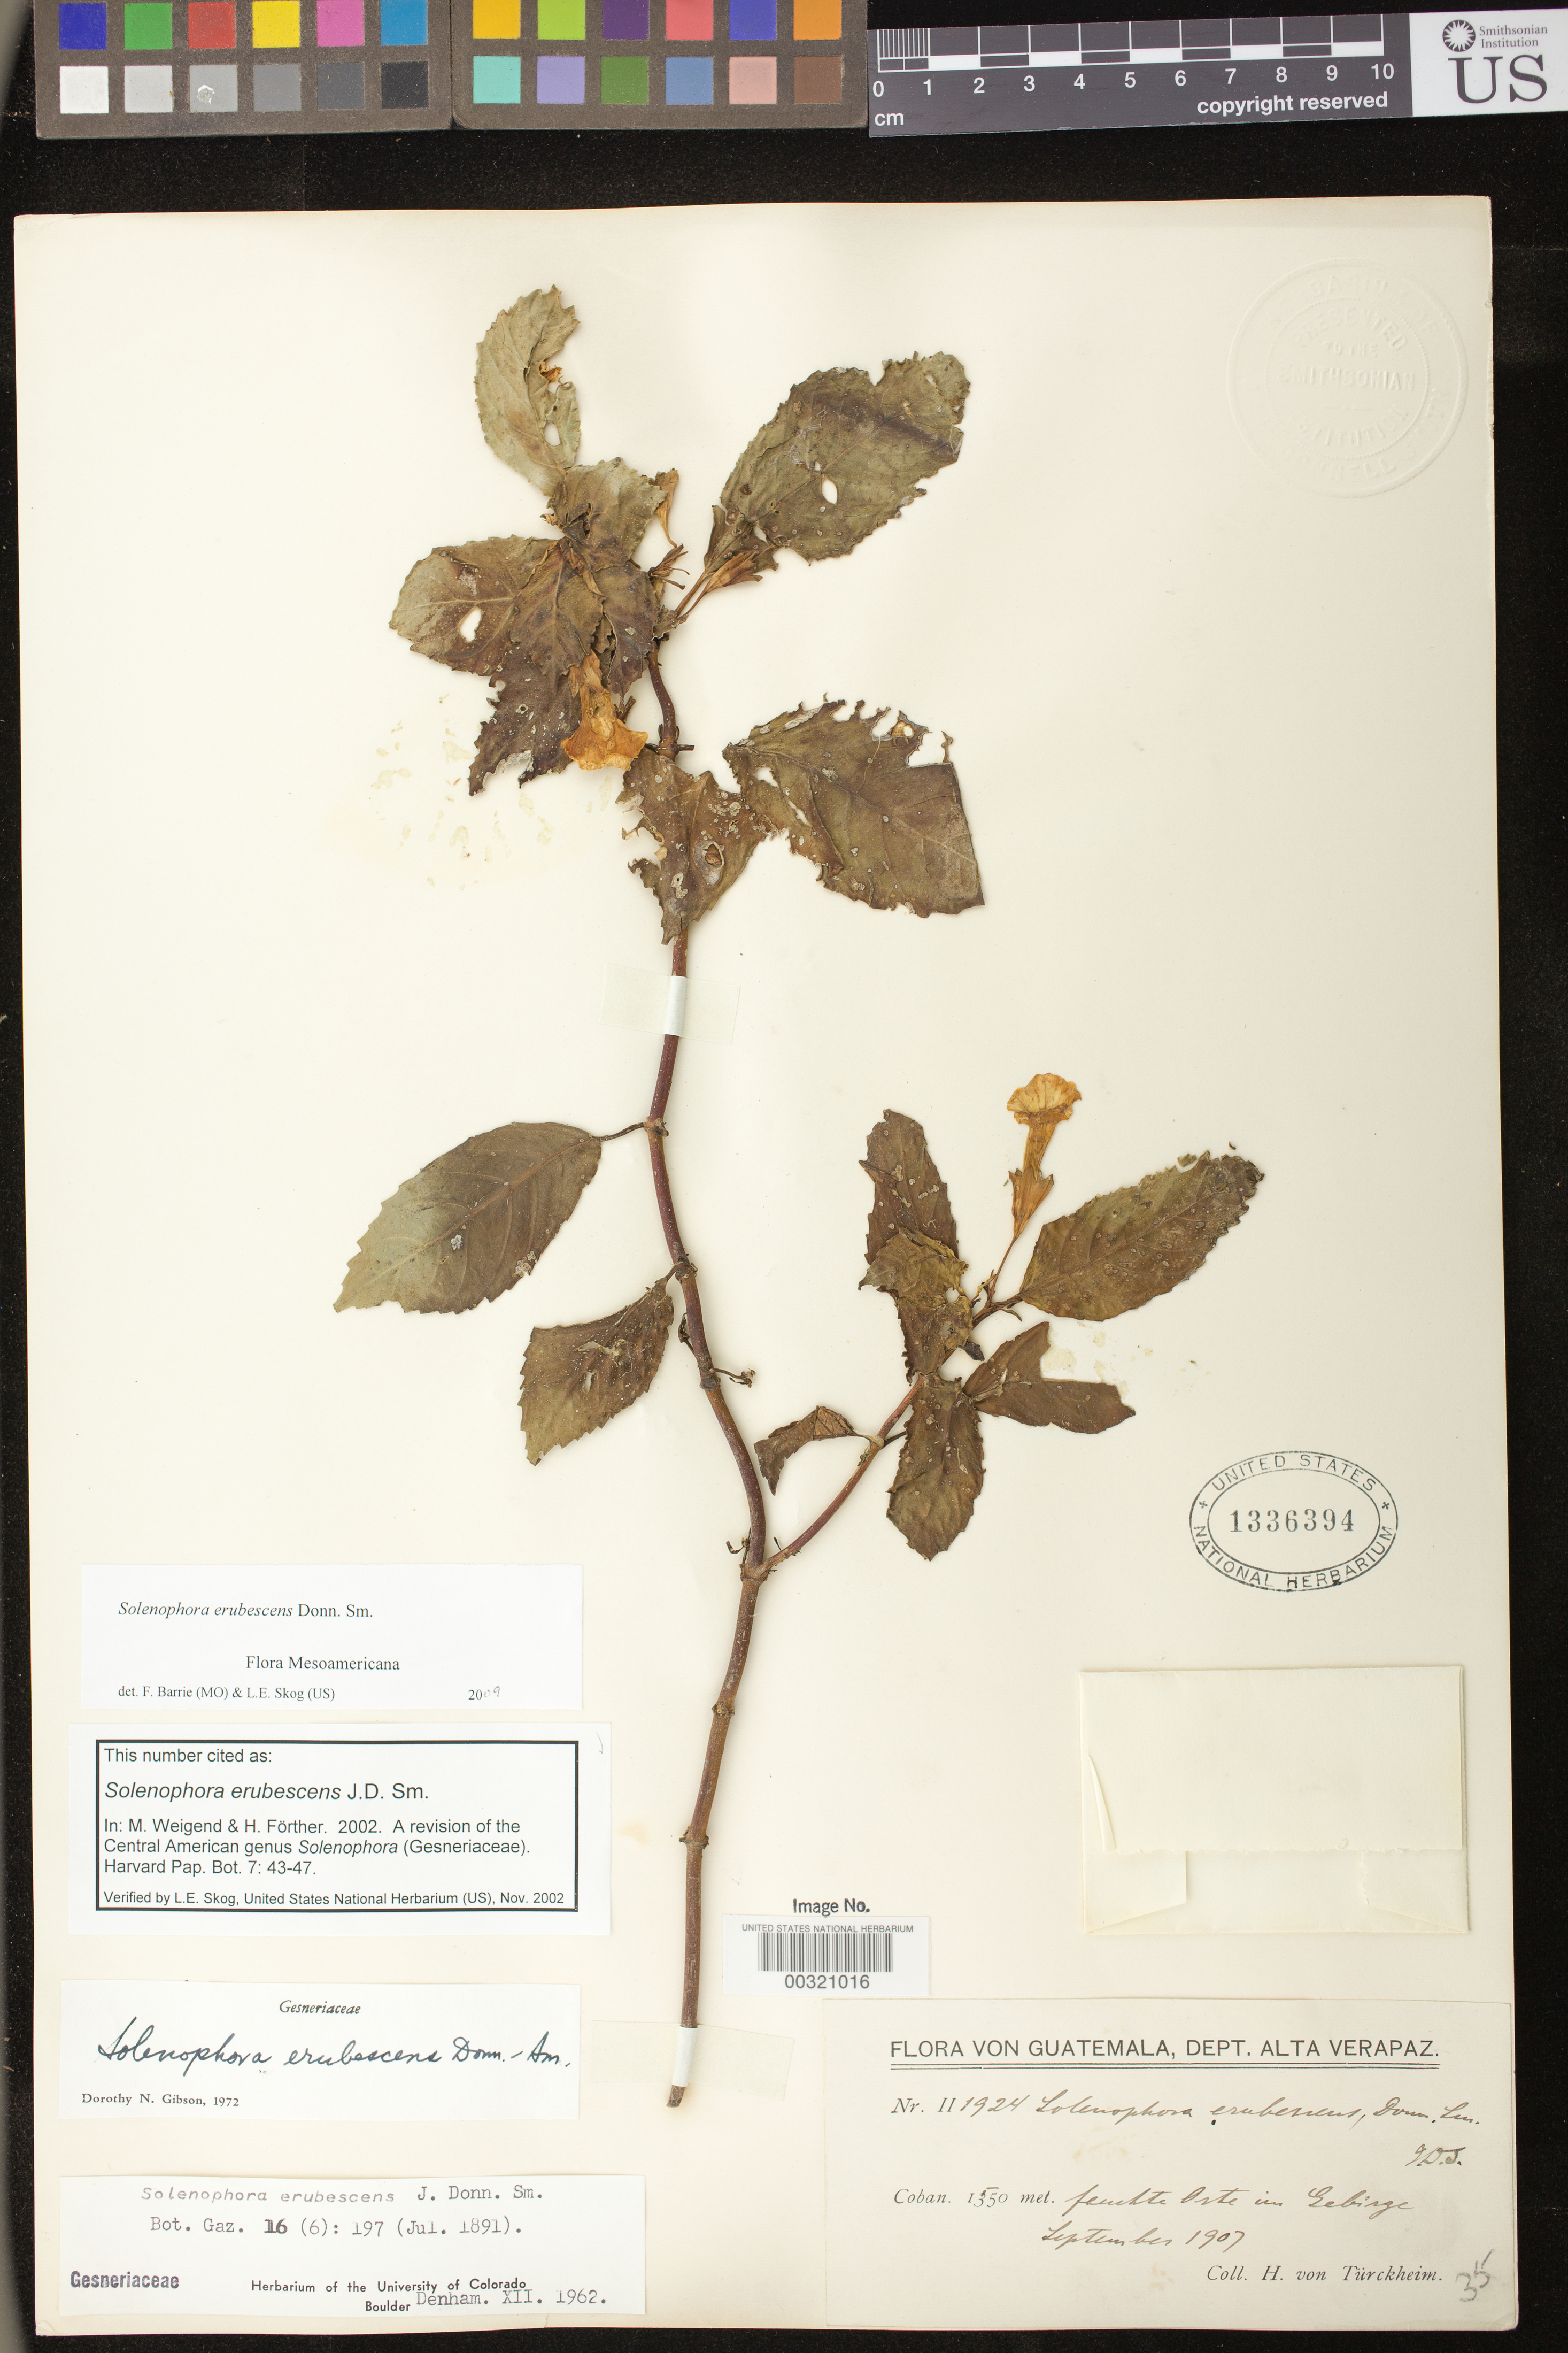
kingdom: Plantae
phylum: Tracheophyta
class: Magnoliopsida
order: Lamiales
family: Gesneriaceae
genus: Solenophora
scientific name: Solenophora erubescens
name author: Donn. Sm.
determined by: Weigend; Förther, Harald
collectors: H. von Türckheim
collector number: II 1924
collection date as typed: Sep 1907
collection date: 1907-09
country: Guatemala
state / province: Alta Verapaz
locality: Cobán [US sheet, from handwritten label: "Coban. 1550 met. Feuchte Oste im Gebirge September 1907"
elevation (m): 1550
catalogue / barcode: US 1336394